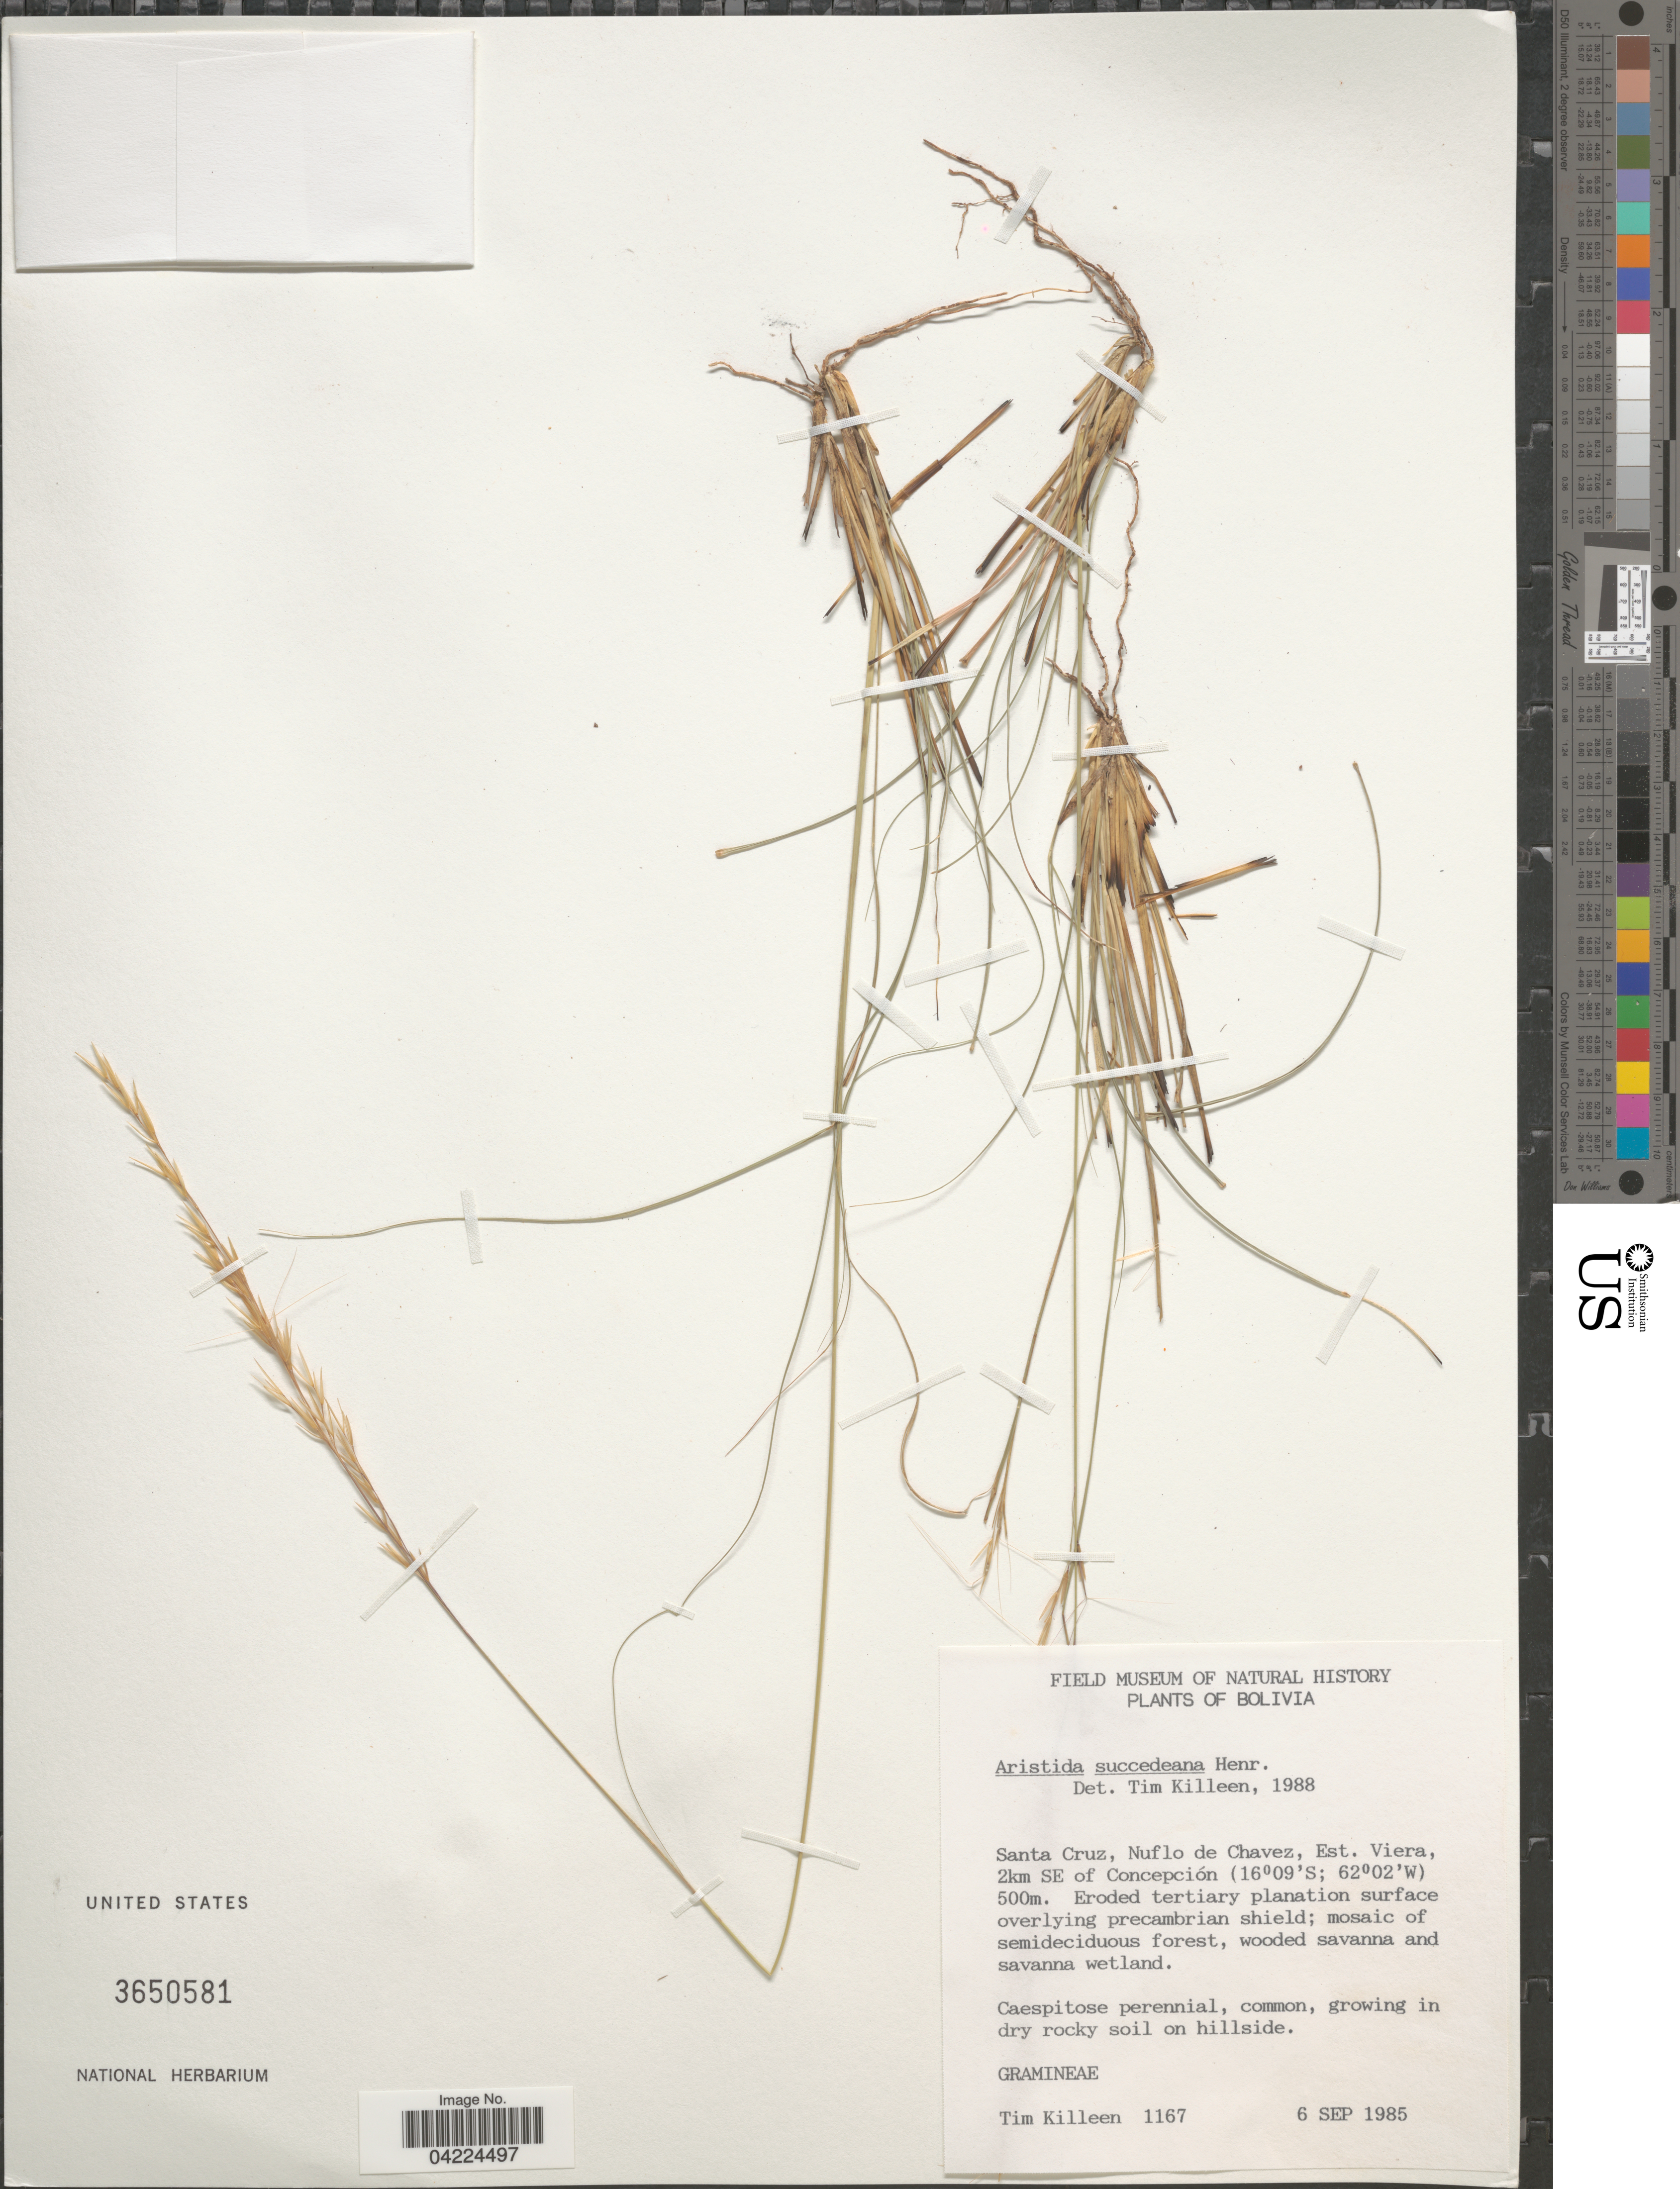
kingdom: Plantae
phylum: Tracheophyta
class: Liliopsida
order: Poales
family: Poaceae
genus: Aristida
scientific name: Aristida circinalis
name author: Lindm.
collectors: T. J. Killeen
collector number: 1167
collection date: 1985-09-06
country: Bolivia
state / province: Santa Cruz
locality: Nuflo de Chavez, Est. Viera, 2km SE of Concepción.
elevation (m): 500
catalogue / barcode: US 3650581